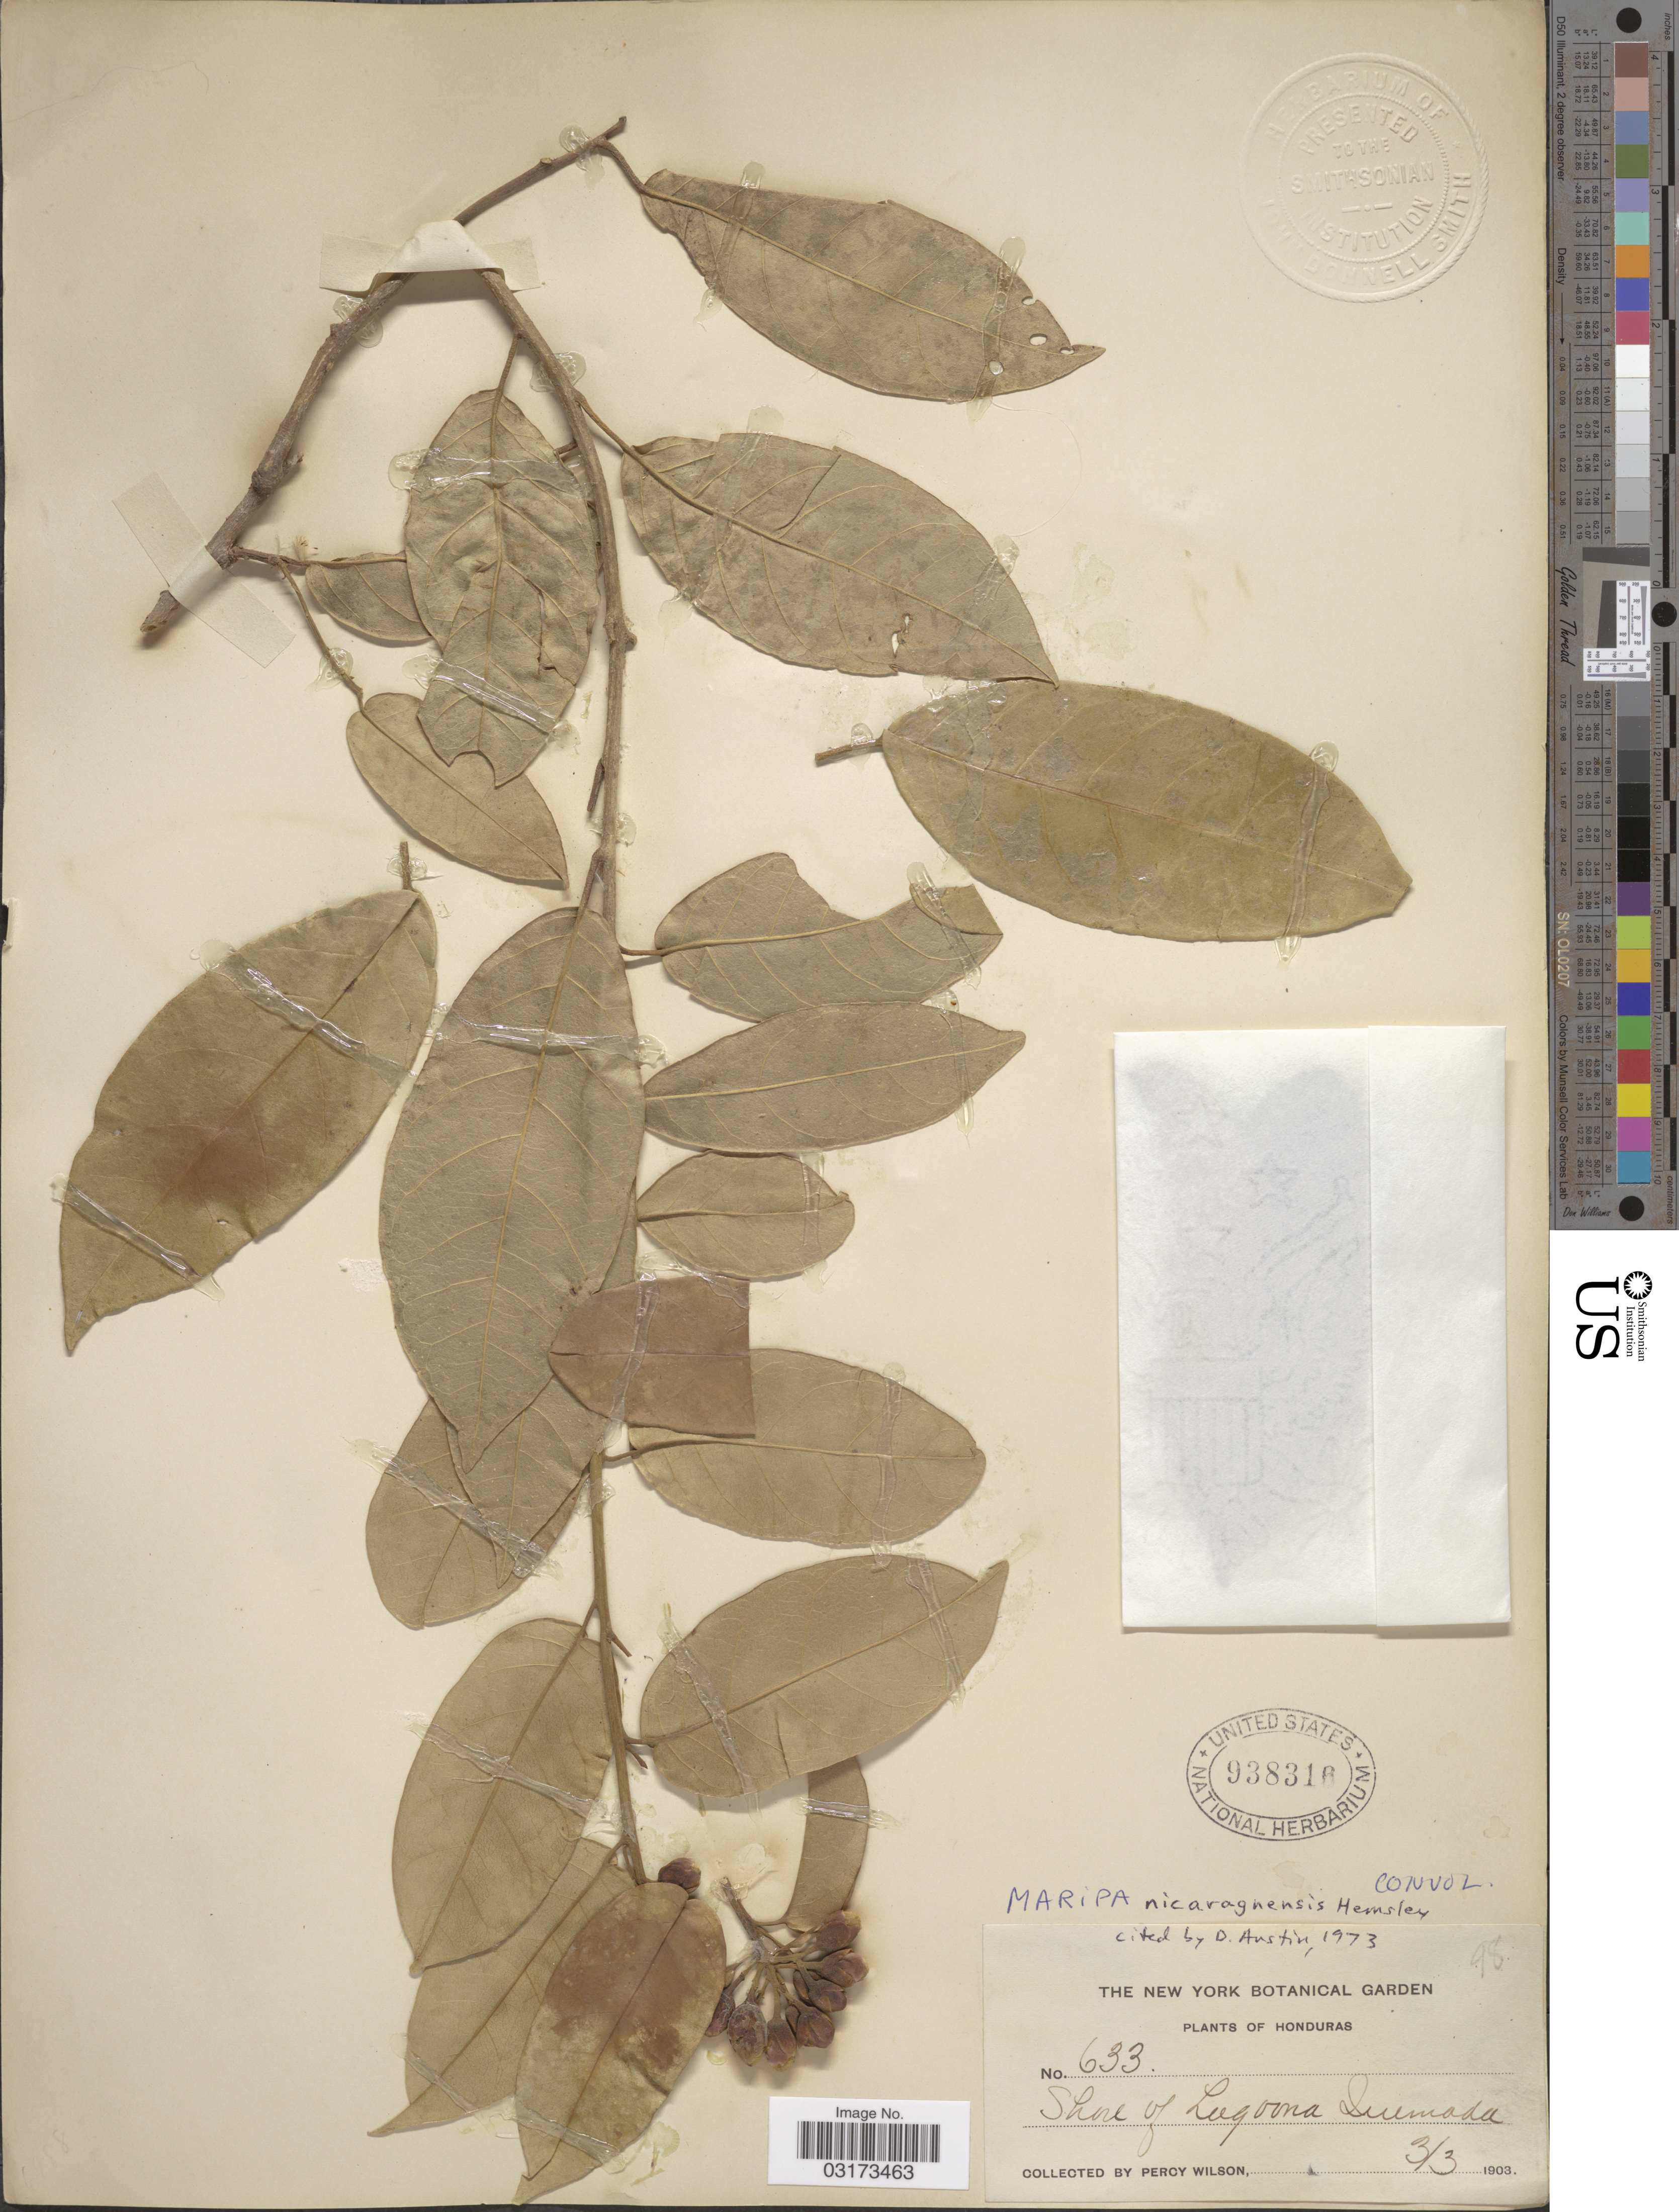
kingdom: Plantae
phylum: Tracheophyta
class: Magnoliopsida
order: Solanales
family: Convolvulaceae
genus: Maripa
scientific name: Maripa nicaraguensis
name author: Hemsl.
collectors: P. Wilson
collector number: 633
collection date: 1903-03-03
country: Honduras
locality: Shore of Lagoona Quemada.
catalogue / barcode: US 938316